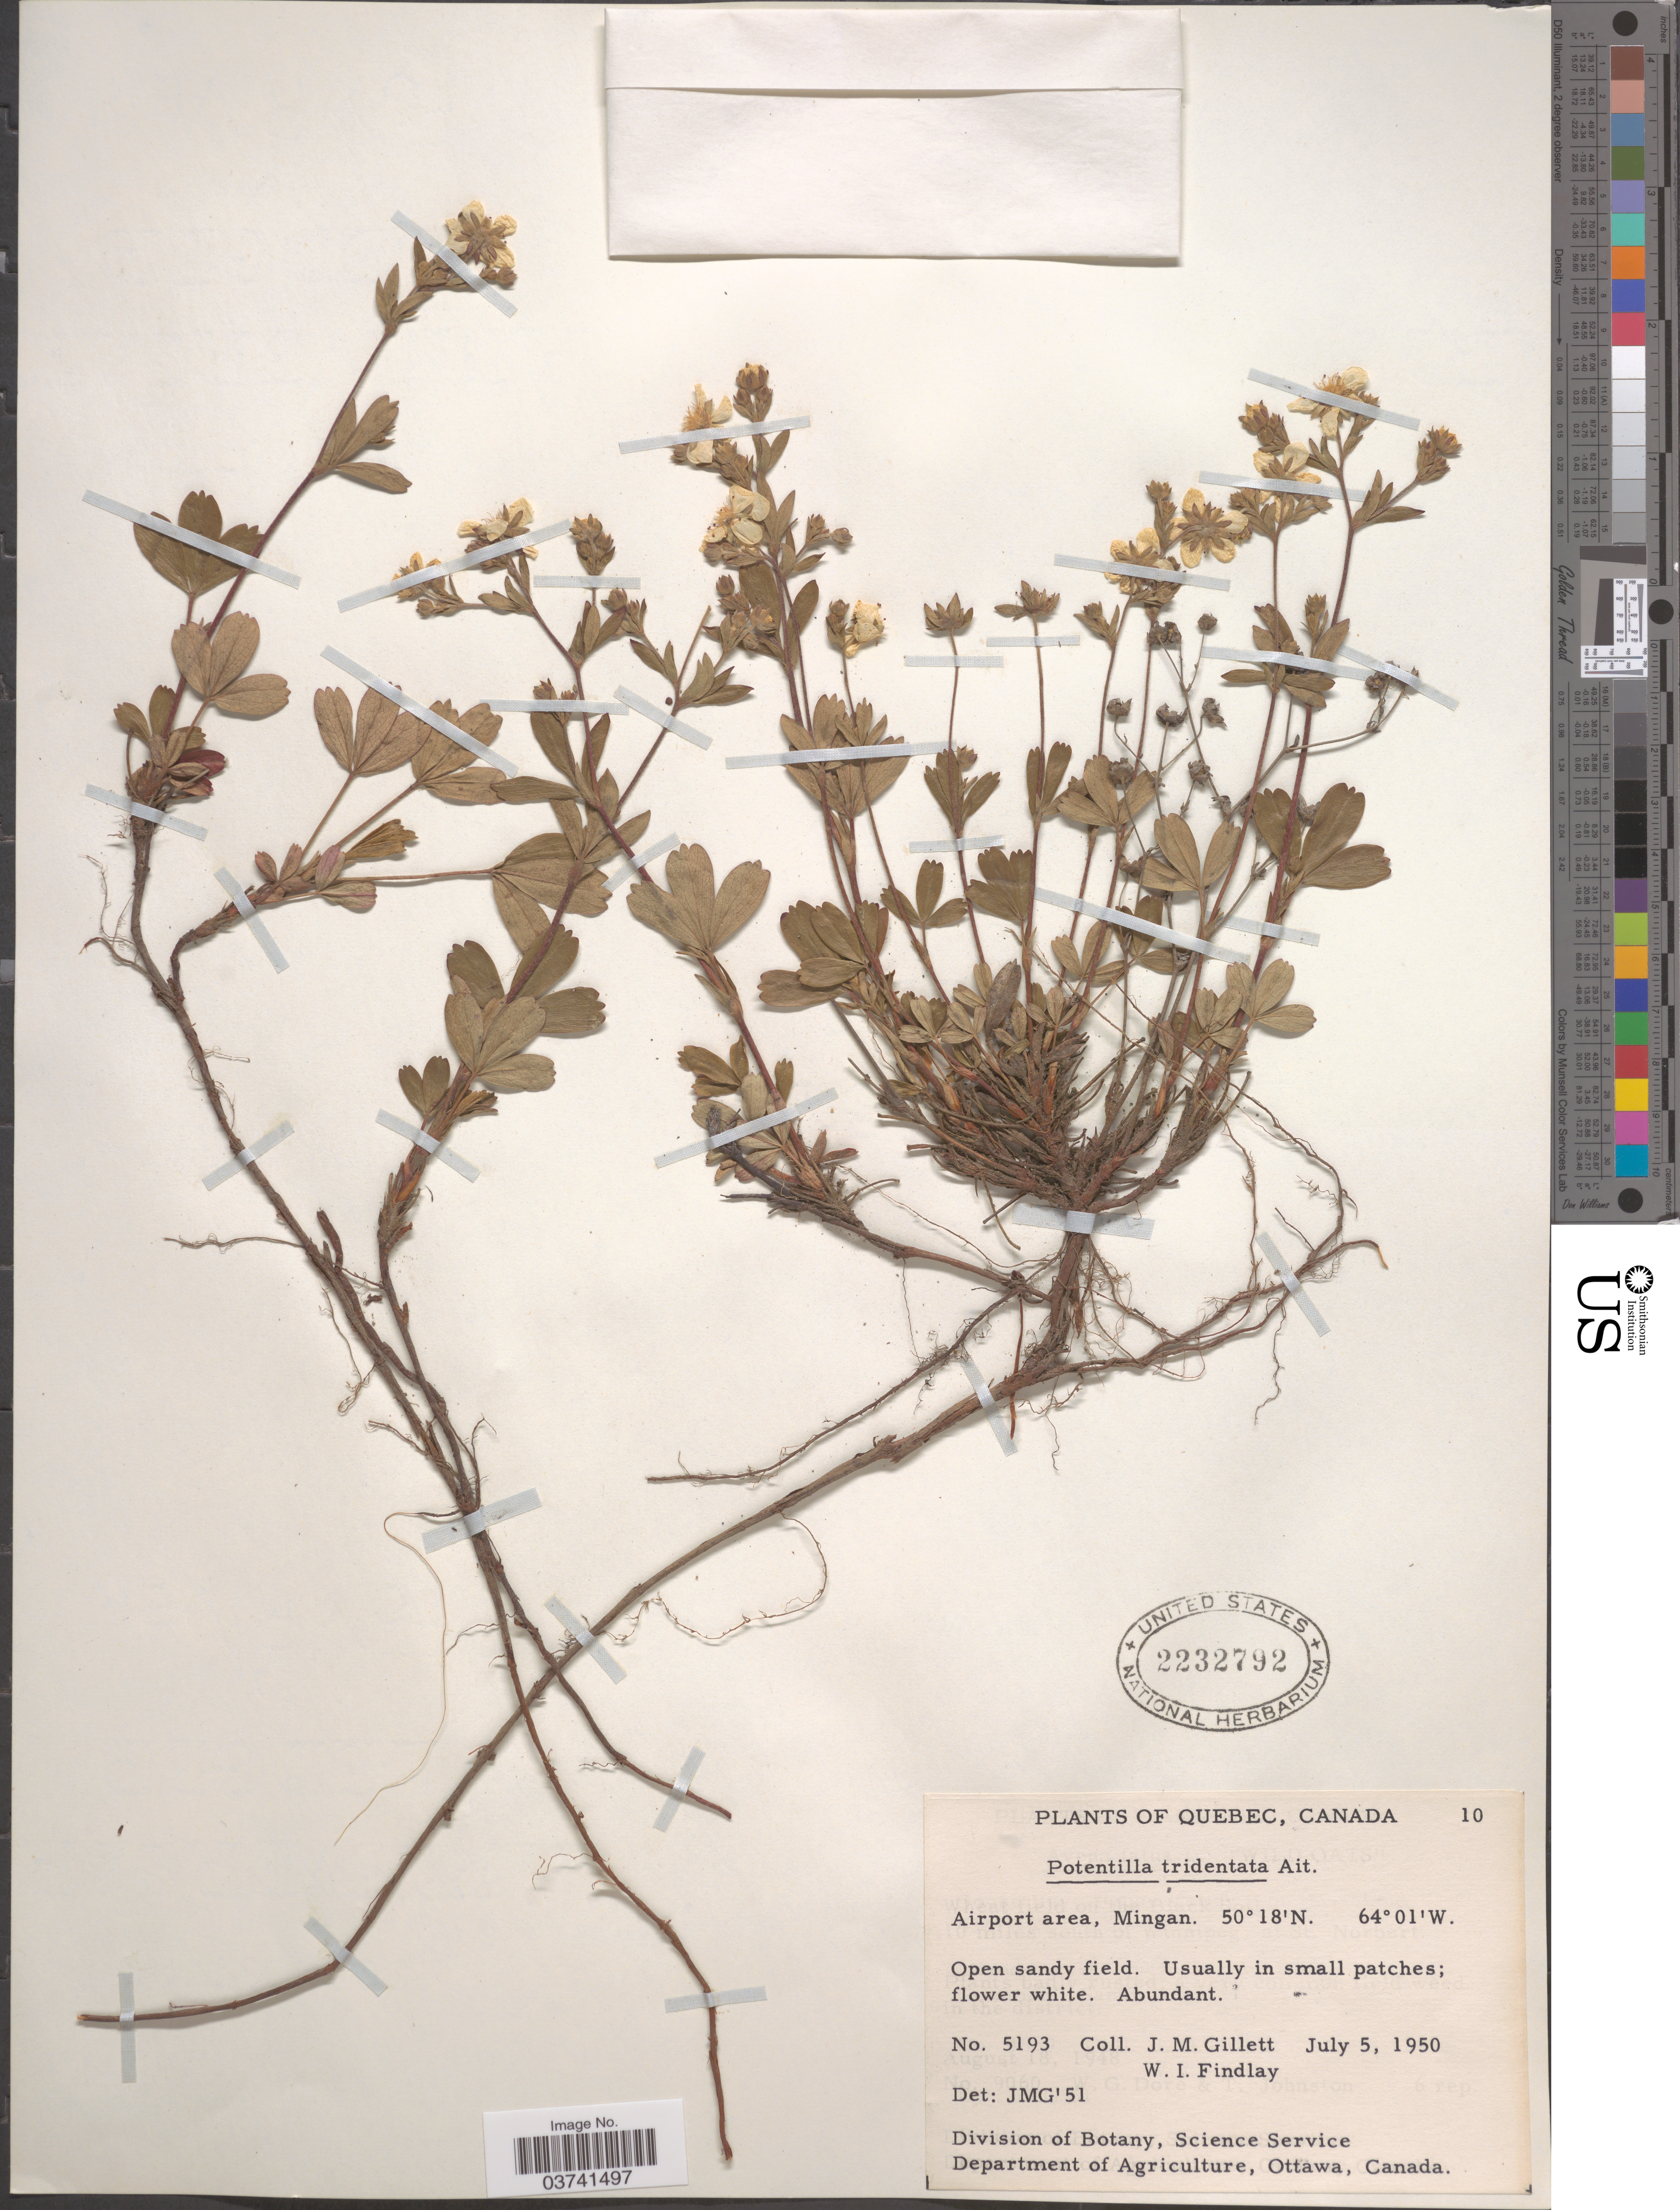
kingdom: Plantae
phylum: Tracheophyta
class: Magnoliopsida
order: Rosales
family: Rosaceae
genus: Potentilla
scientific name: Potentilla tridentata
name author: Aiton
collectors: J. M. Gillett & W. Findlay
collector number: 5193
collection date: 1950-07-05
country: Canada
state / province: Quebec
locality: Airport area, Mingan.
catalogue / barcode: US 2232792